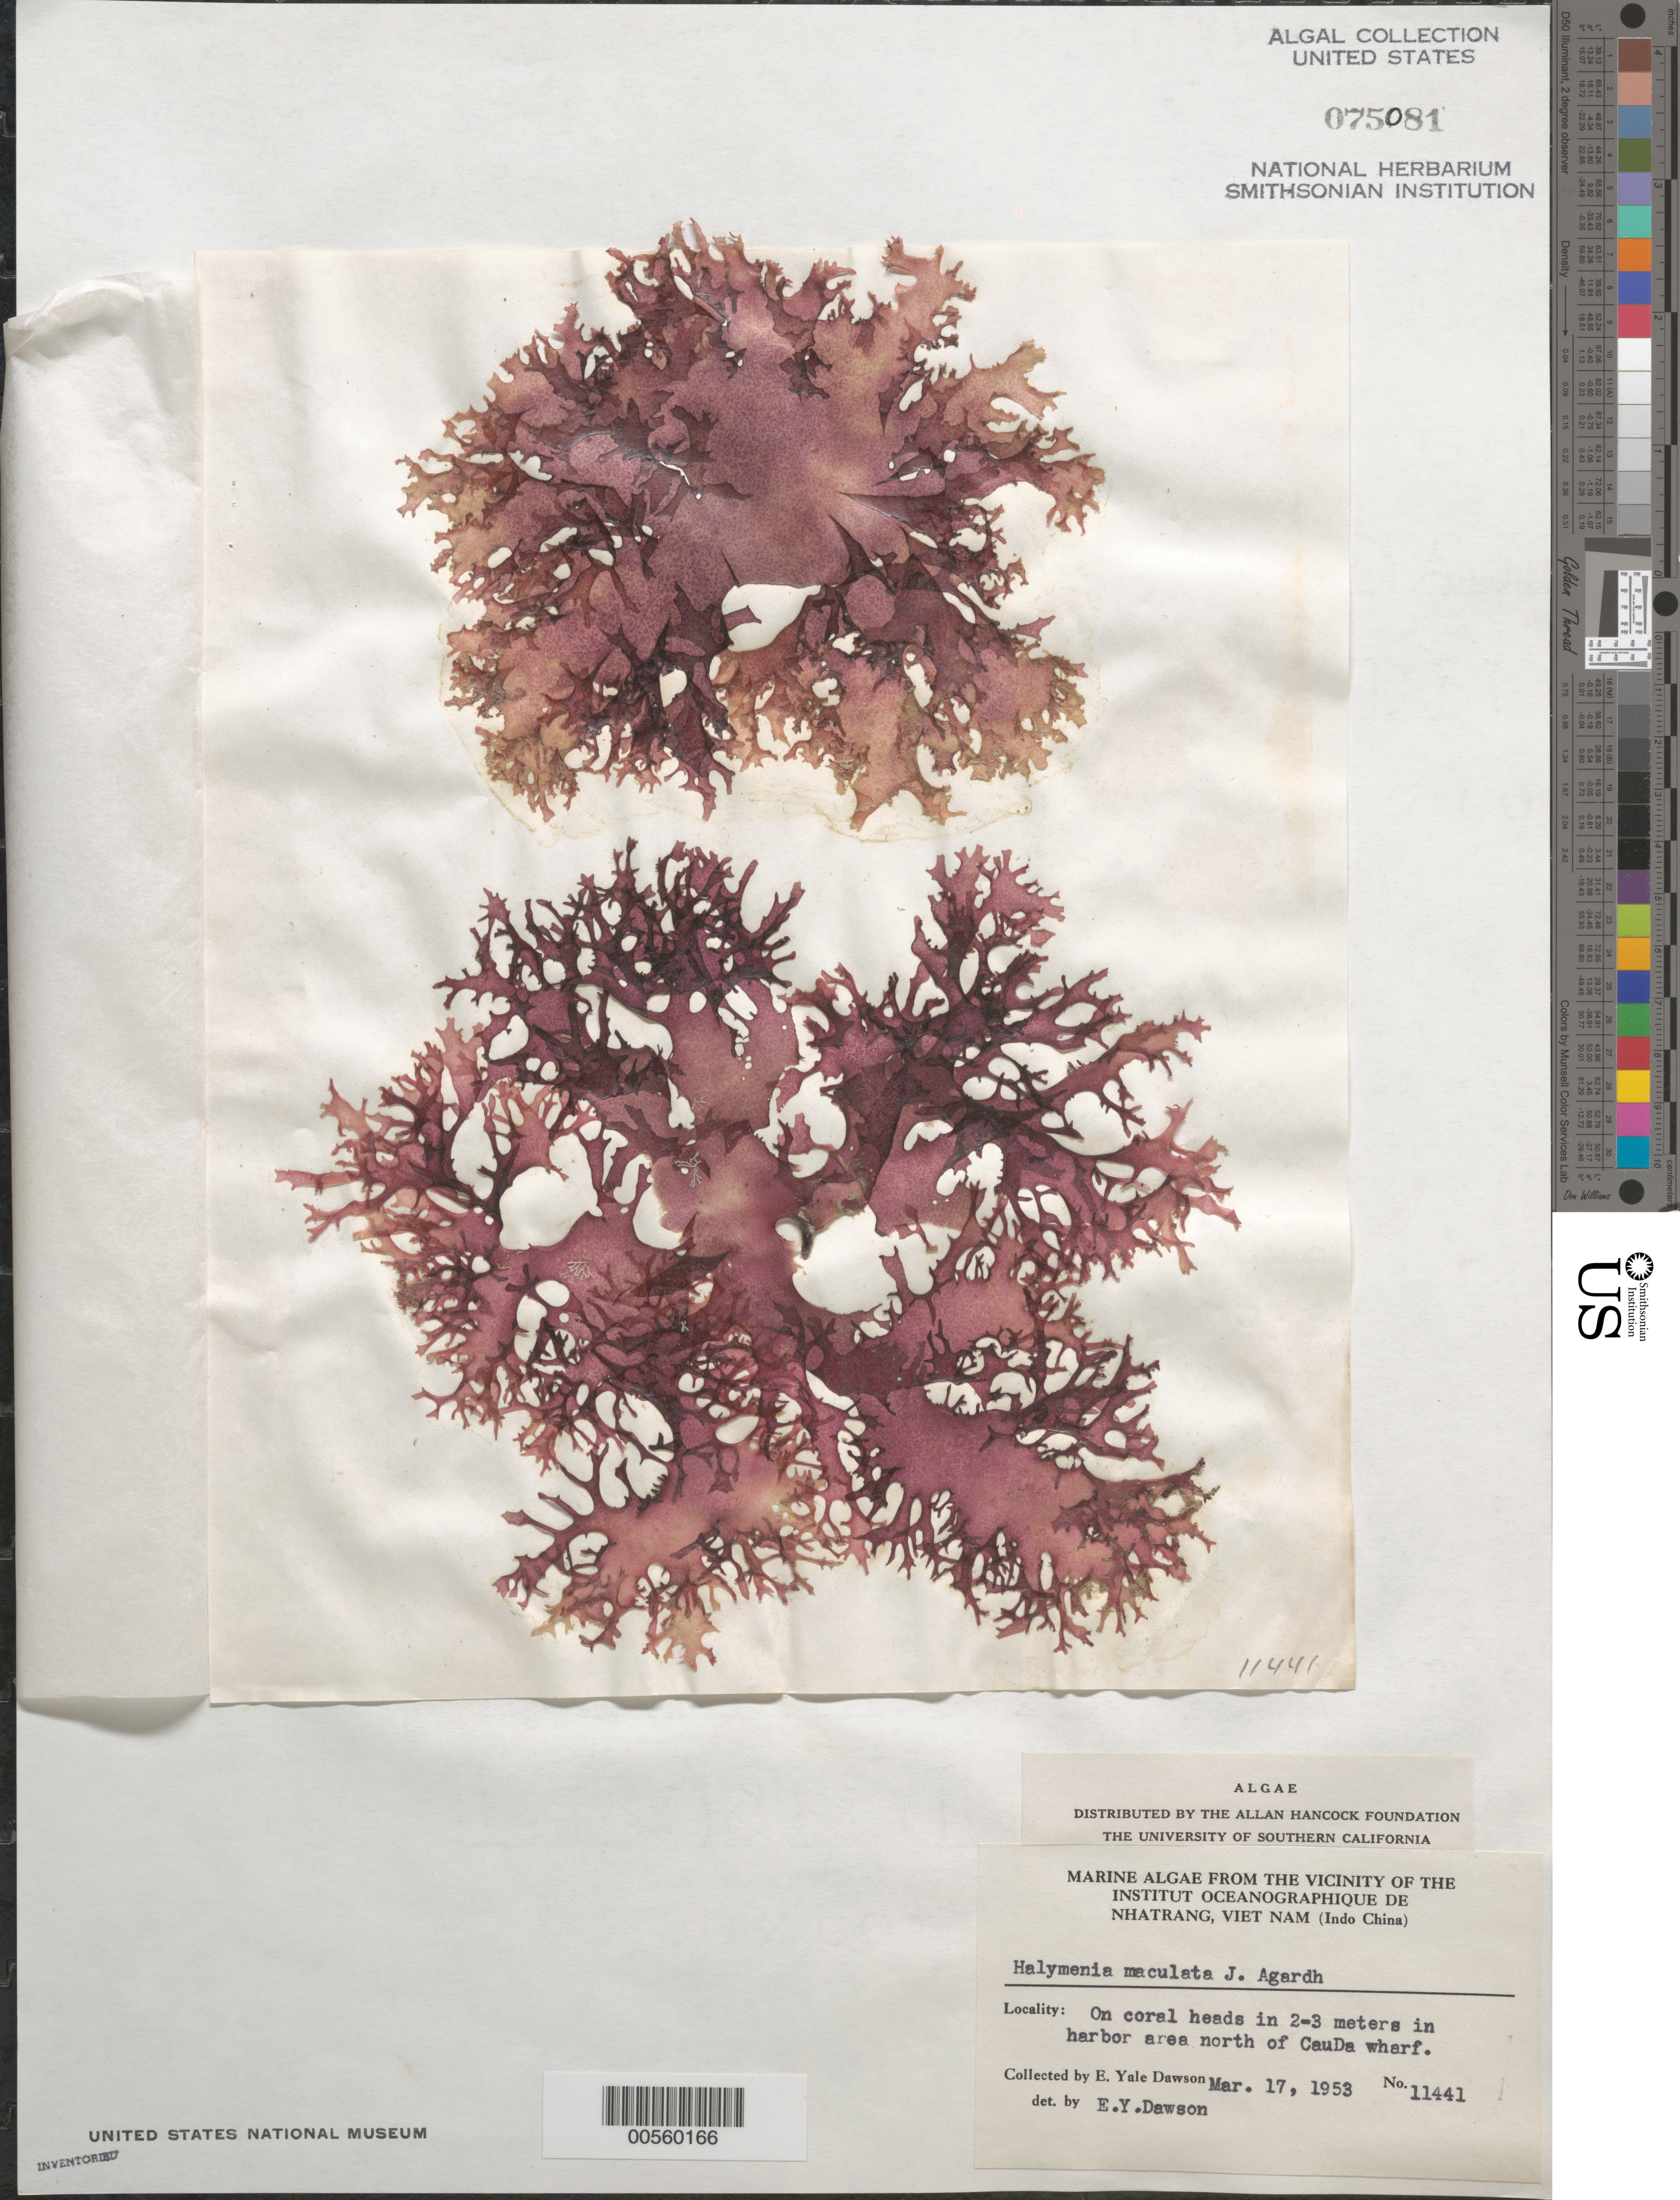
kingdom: Plantae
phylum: Rhodophyta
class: Florideophyceae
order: Halymeniales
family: Halymeniaceae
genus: Halymenia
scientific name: Halymenia maculata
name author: J. Agardh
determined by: Dawson, E. Y.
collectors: E. Y. Dawson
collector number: EYD 11441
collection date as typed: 17 Mar 1953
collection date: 1953-03-17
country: Vietnam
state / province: Phu Khanh Province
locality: Harbor north of Cau Da wharf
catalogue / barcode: US 75081